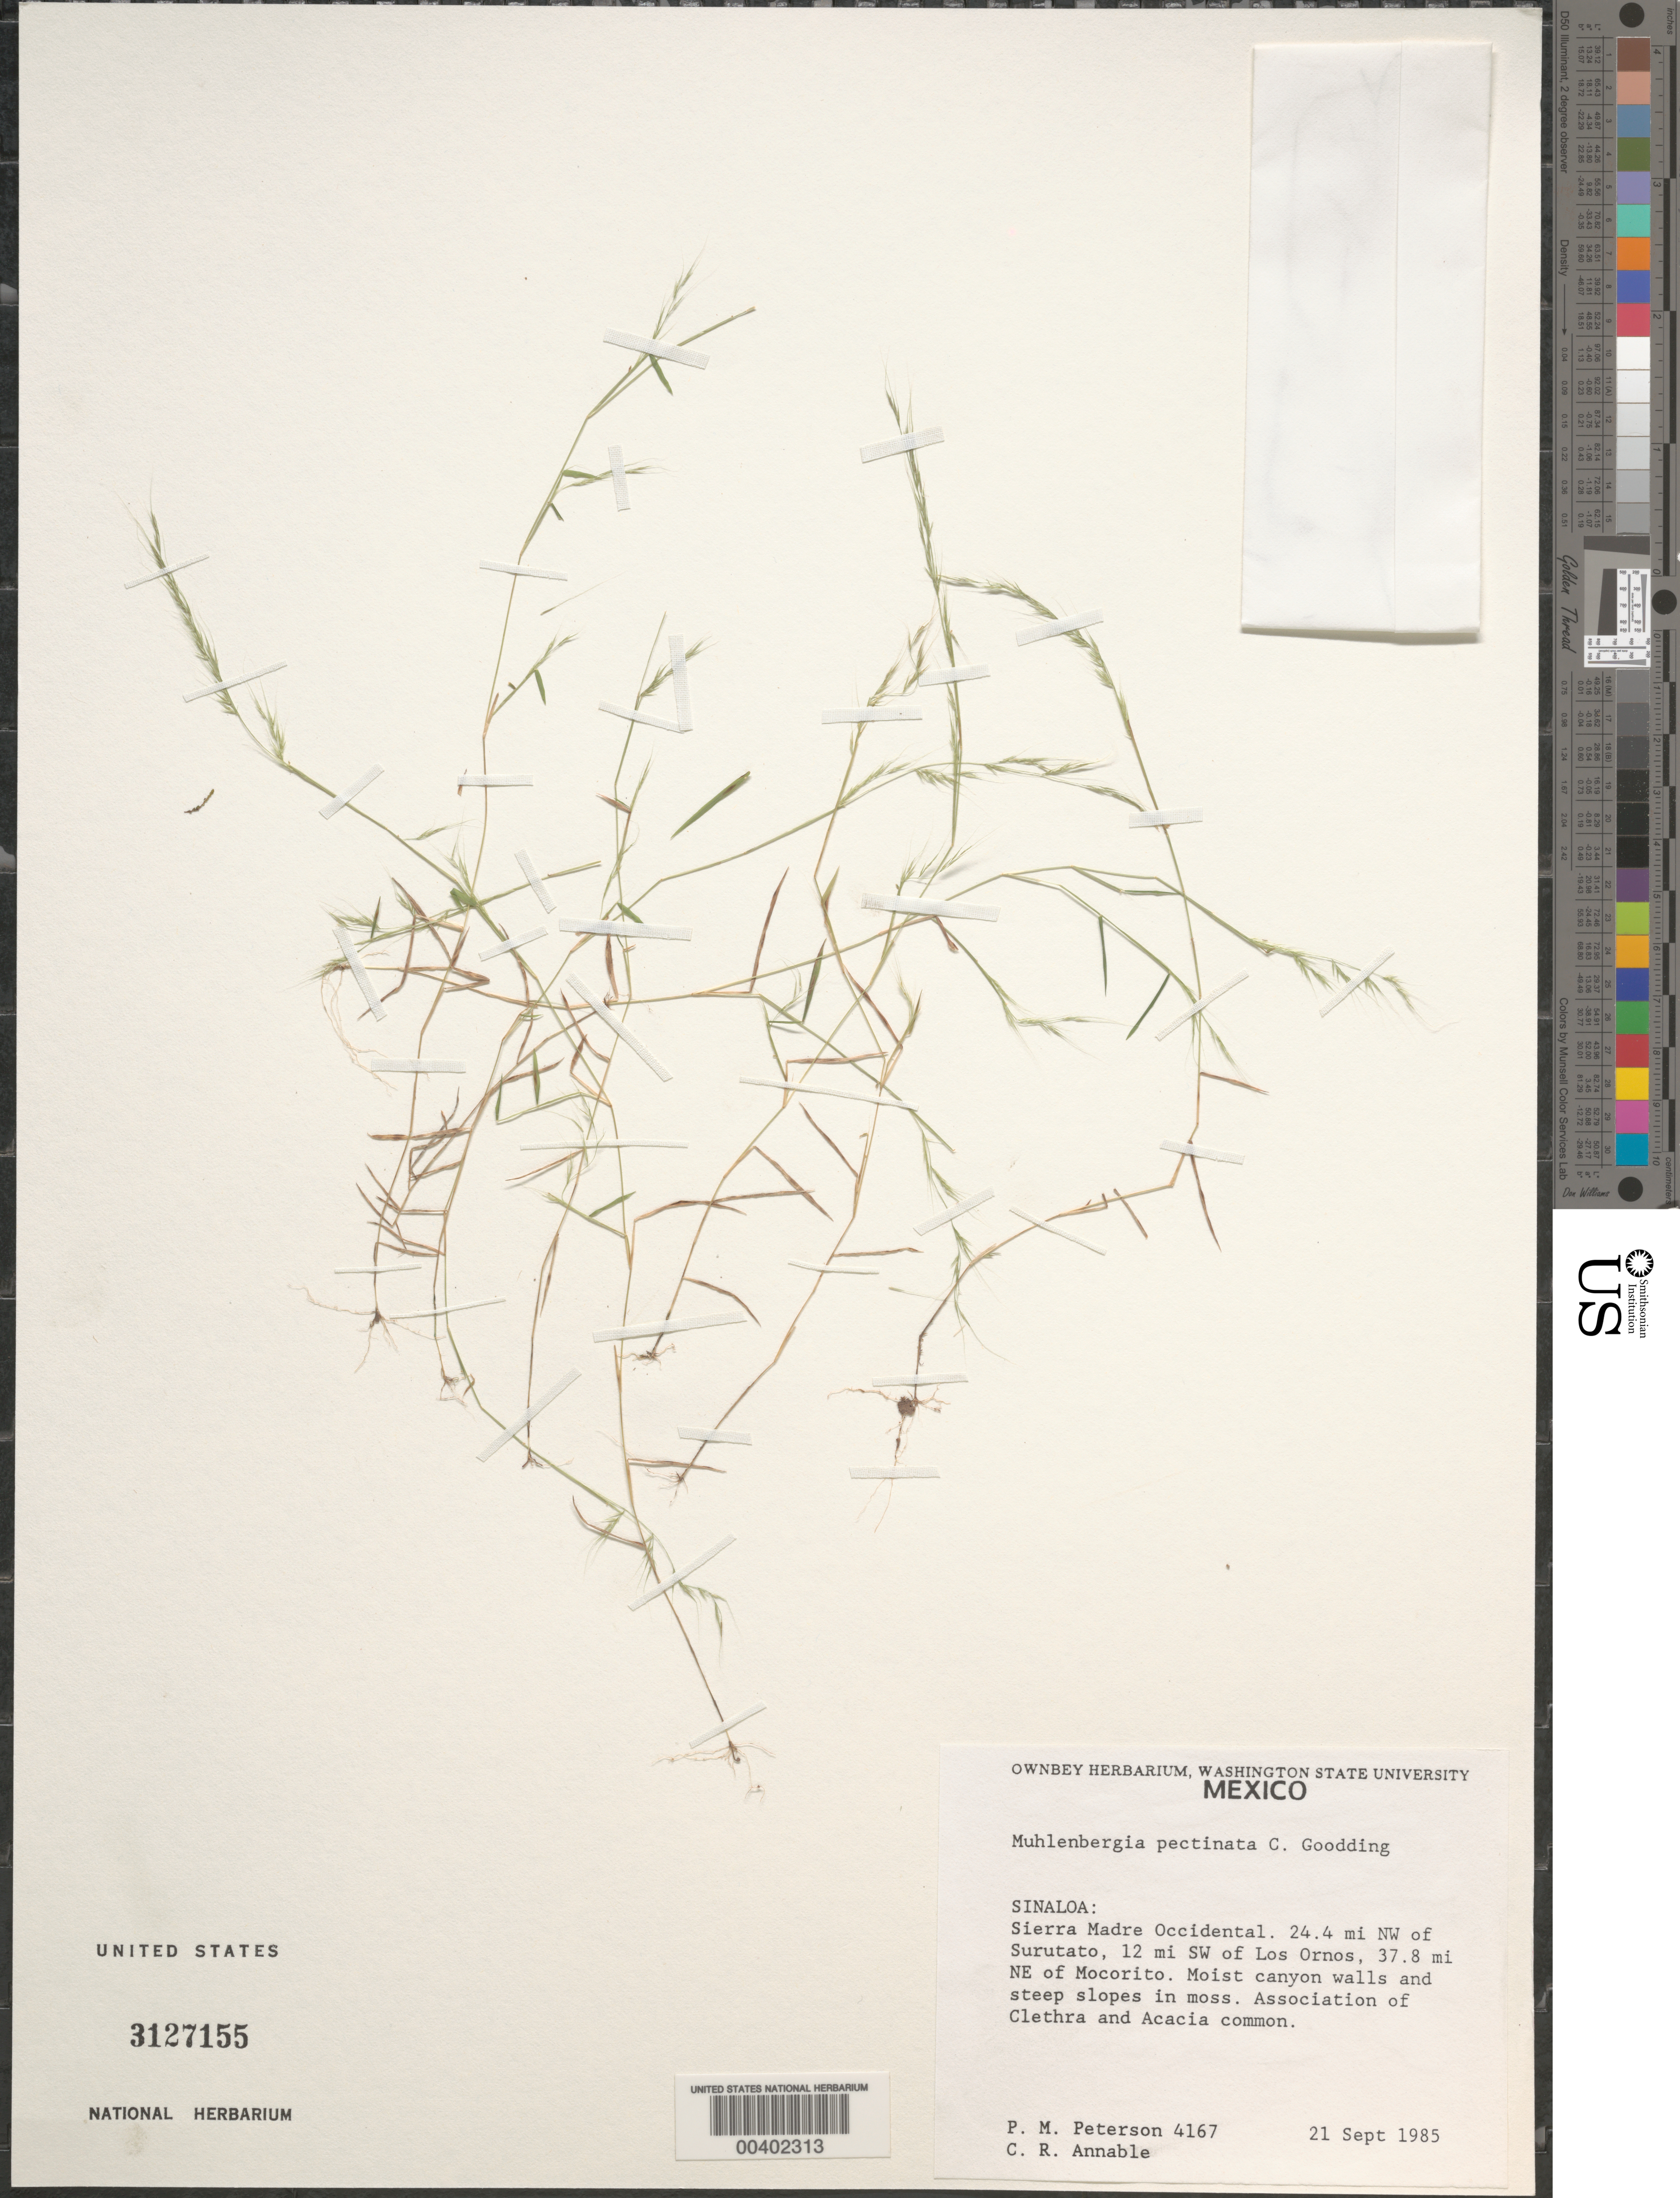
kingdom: Plantae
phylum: Tracheophyta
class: Liliopsida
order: Poales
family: Poaceae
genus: Muhlenbergia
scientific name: Muhlenbergia pectinata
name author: C.O. Goodd.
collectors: P. M. Peterson & C. R. Annable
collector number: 04167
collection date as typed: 21 Sep 1985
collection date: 1985-09-21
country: Mexico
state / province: Sinaloa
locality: Sierra Madre Occidental, 24.4 miles northwest of Surutato, 12 miles southwest of Los Ornos, 37.8 miles N of Mocorito.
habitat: Moist canyon walls and steep slopes in moss, associated with Clethra and Acacia.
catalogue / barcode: US 3127155